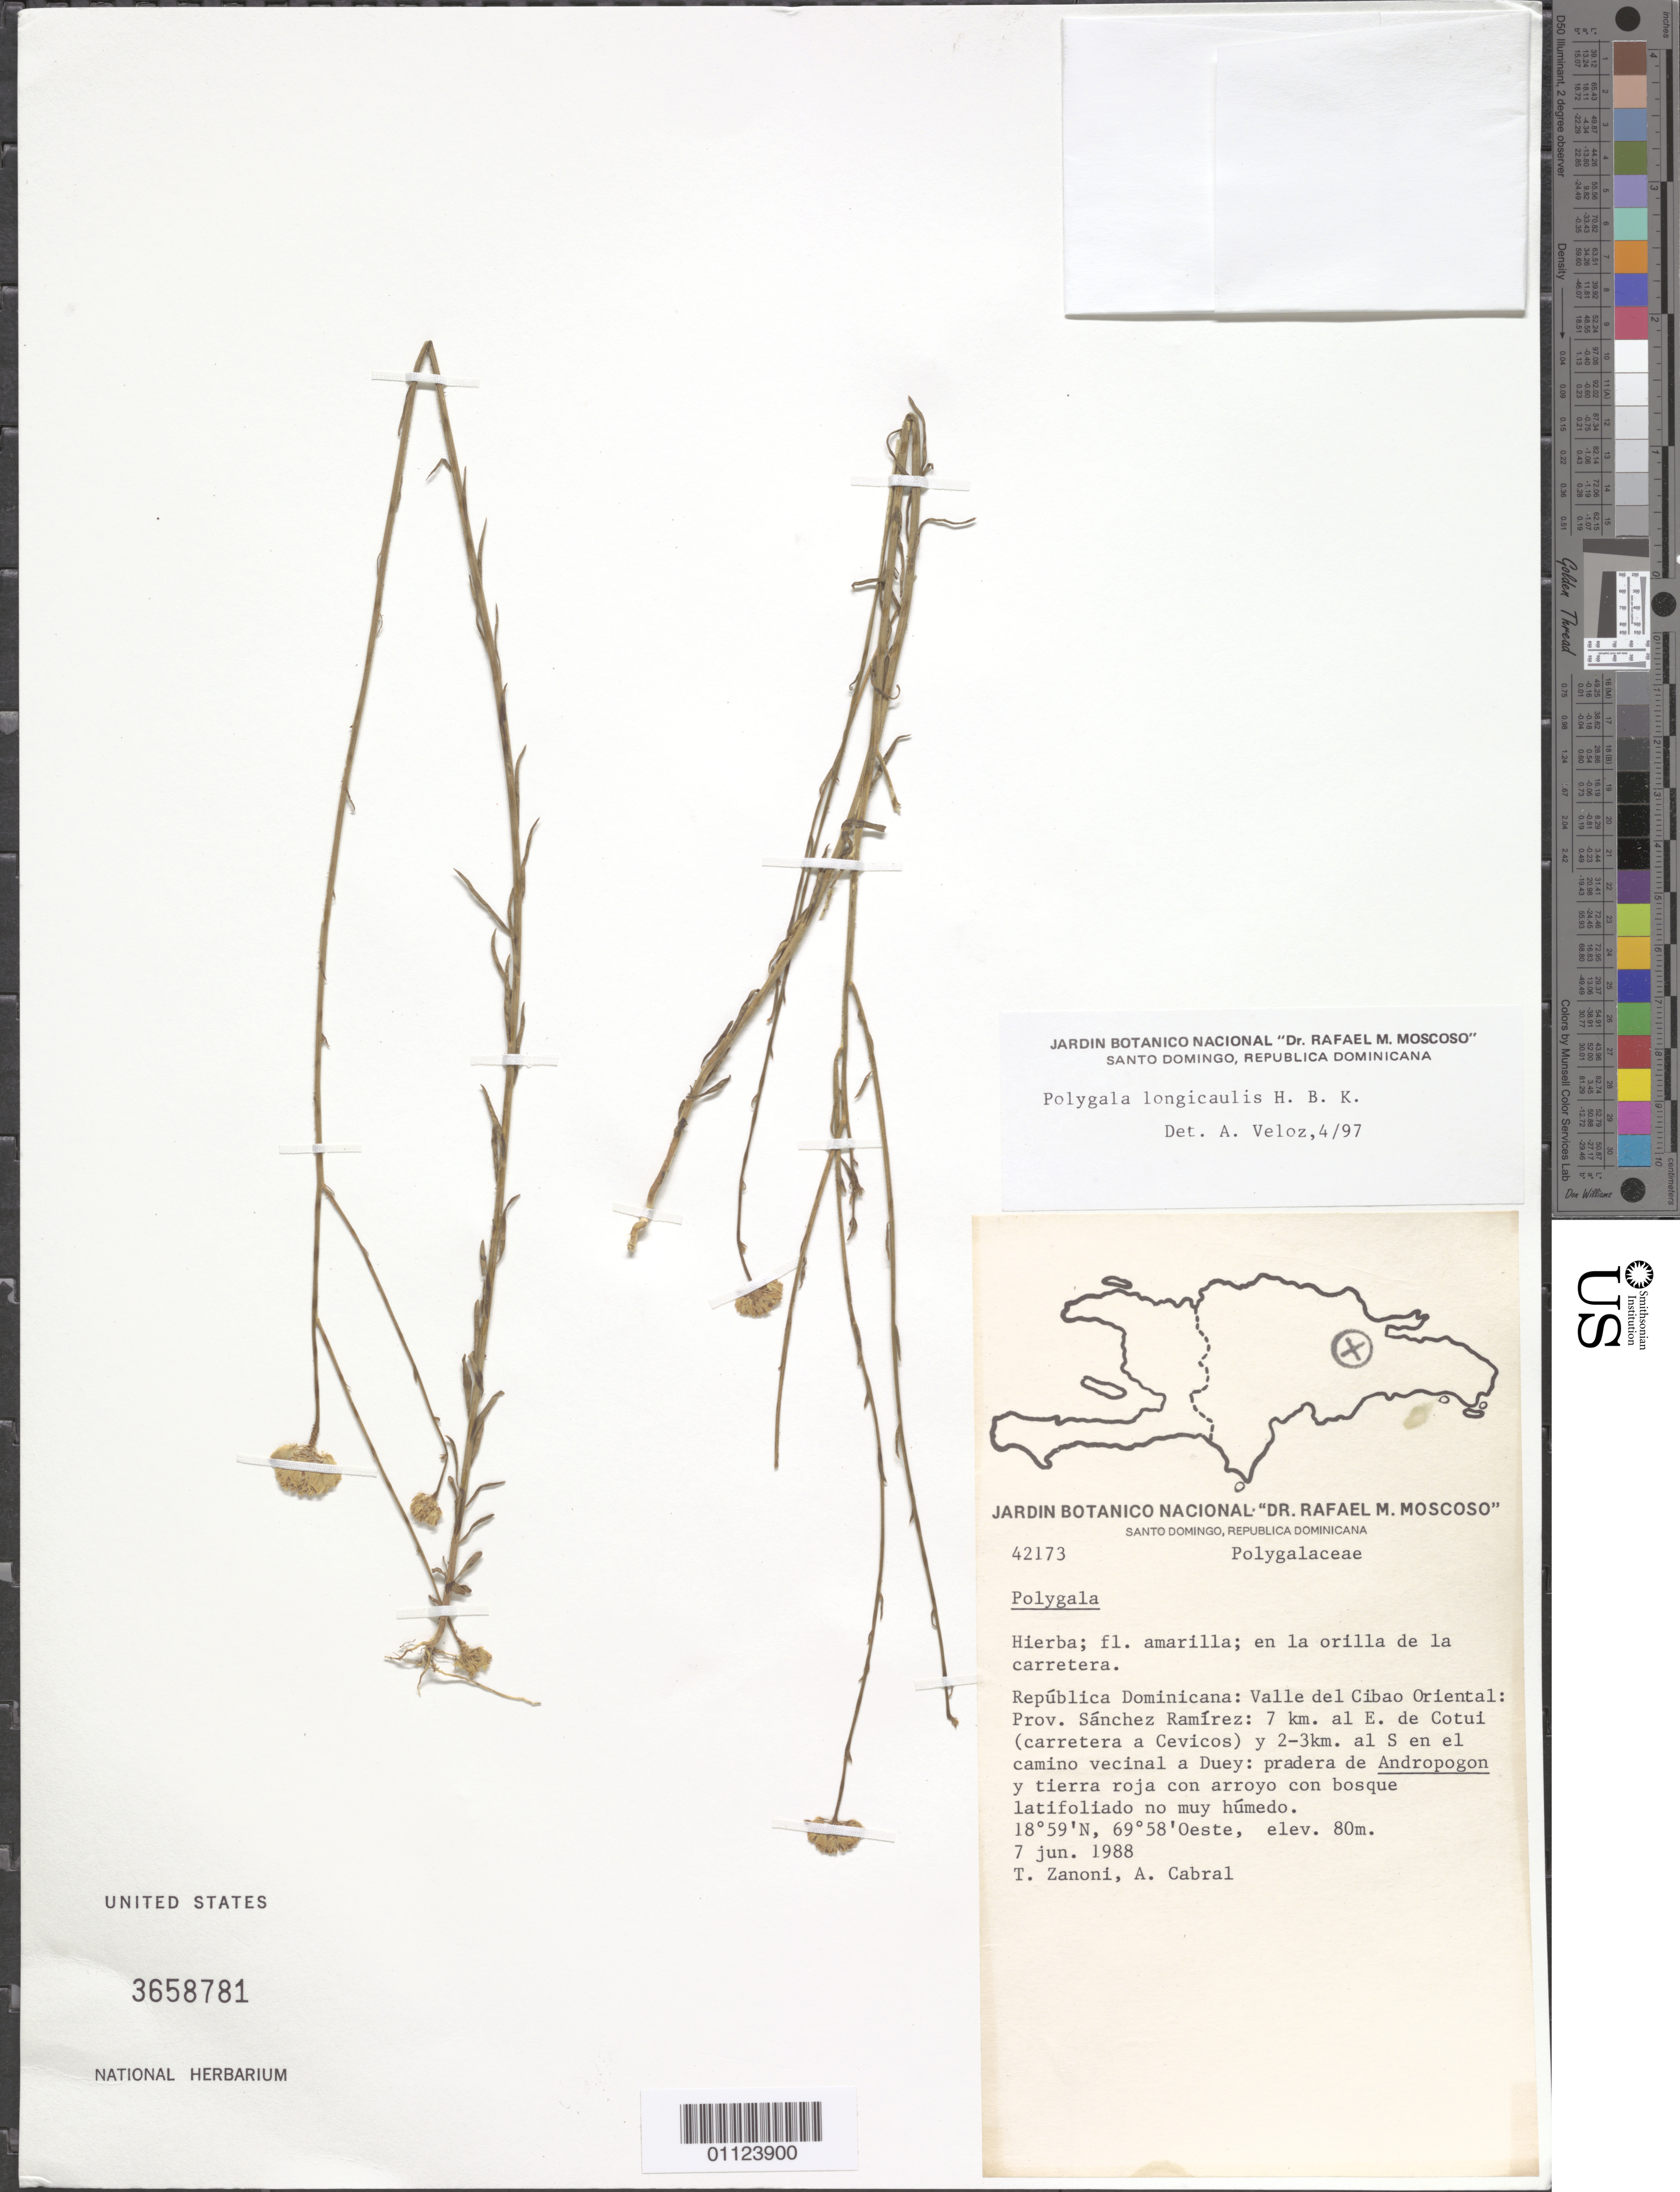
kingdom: Plantae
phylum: Tracheophyta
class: Magnoliopsida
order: Fabales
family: Polygalaceae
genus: Polygala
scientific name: Polygala longicaulis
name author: Kunth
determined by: Veloz, A.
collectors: T. A. Zanoni & R. Garcia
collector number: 42173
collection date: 1988-06-07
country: Dominican Republic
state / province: Sánchez Ramírez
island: Hispaniola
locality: Valle del Cibao Oriental, 7 km al E de Cotui (caretera a Cevicos) y 2-3 km al S en el camino vecinal a Duey.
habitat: Pradera de Andropogon y tiera roja con arroyo con bosque latifoliado no muy húmedo; en la orilla de la carretera.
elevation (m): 80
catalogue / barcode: US 3658781